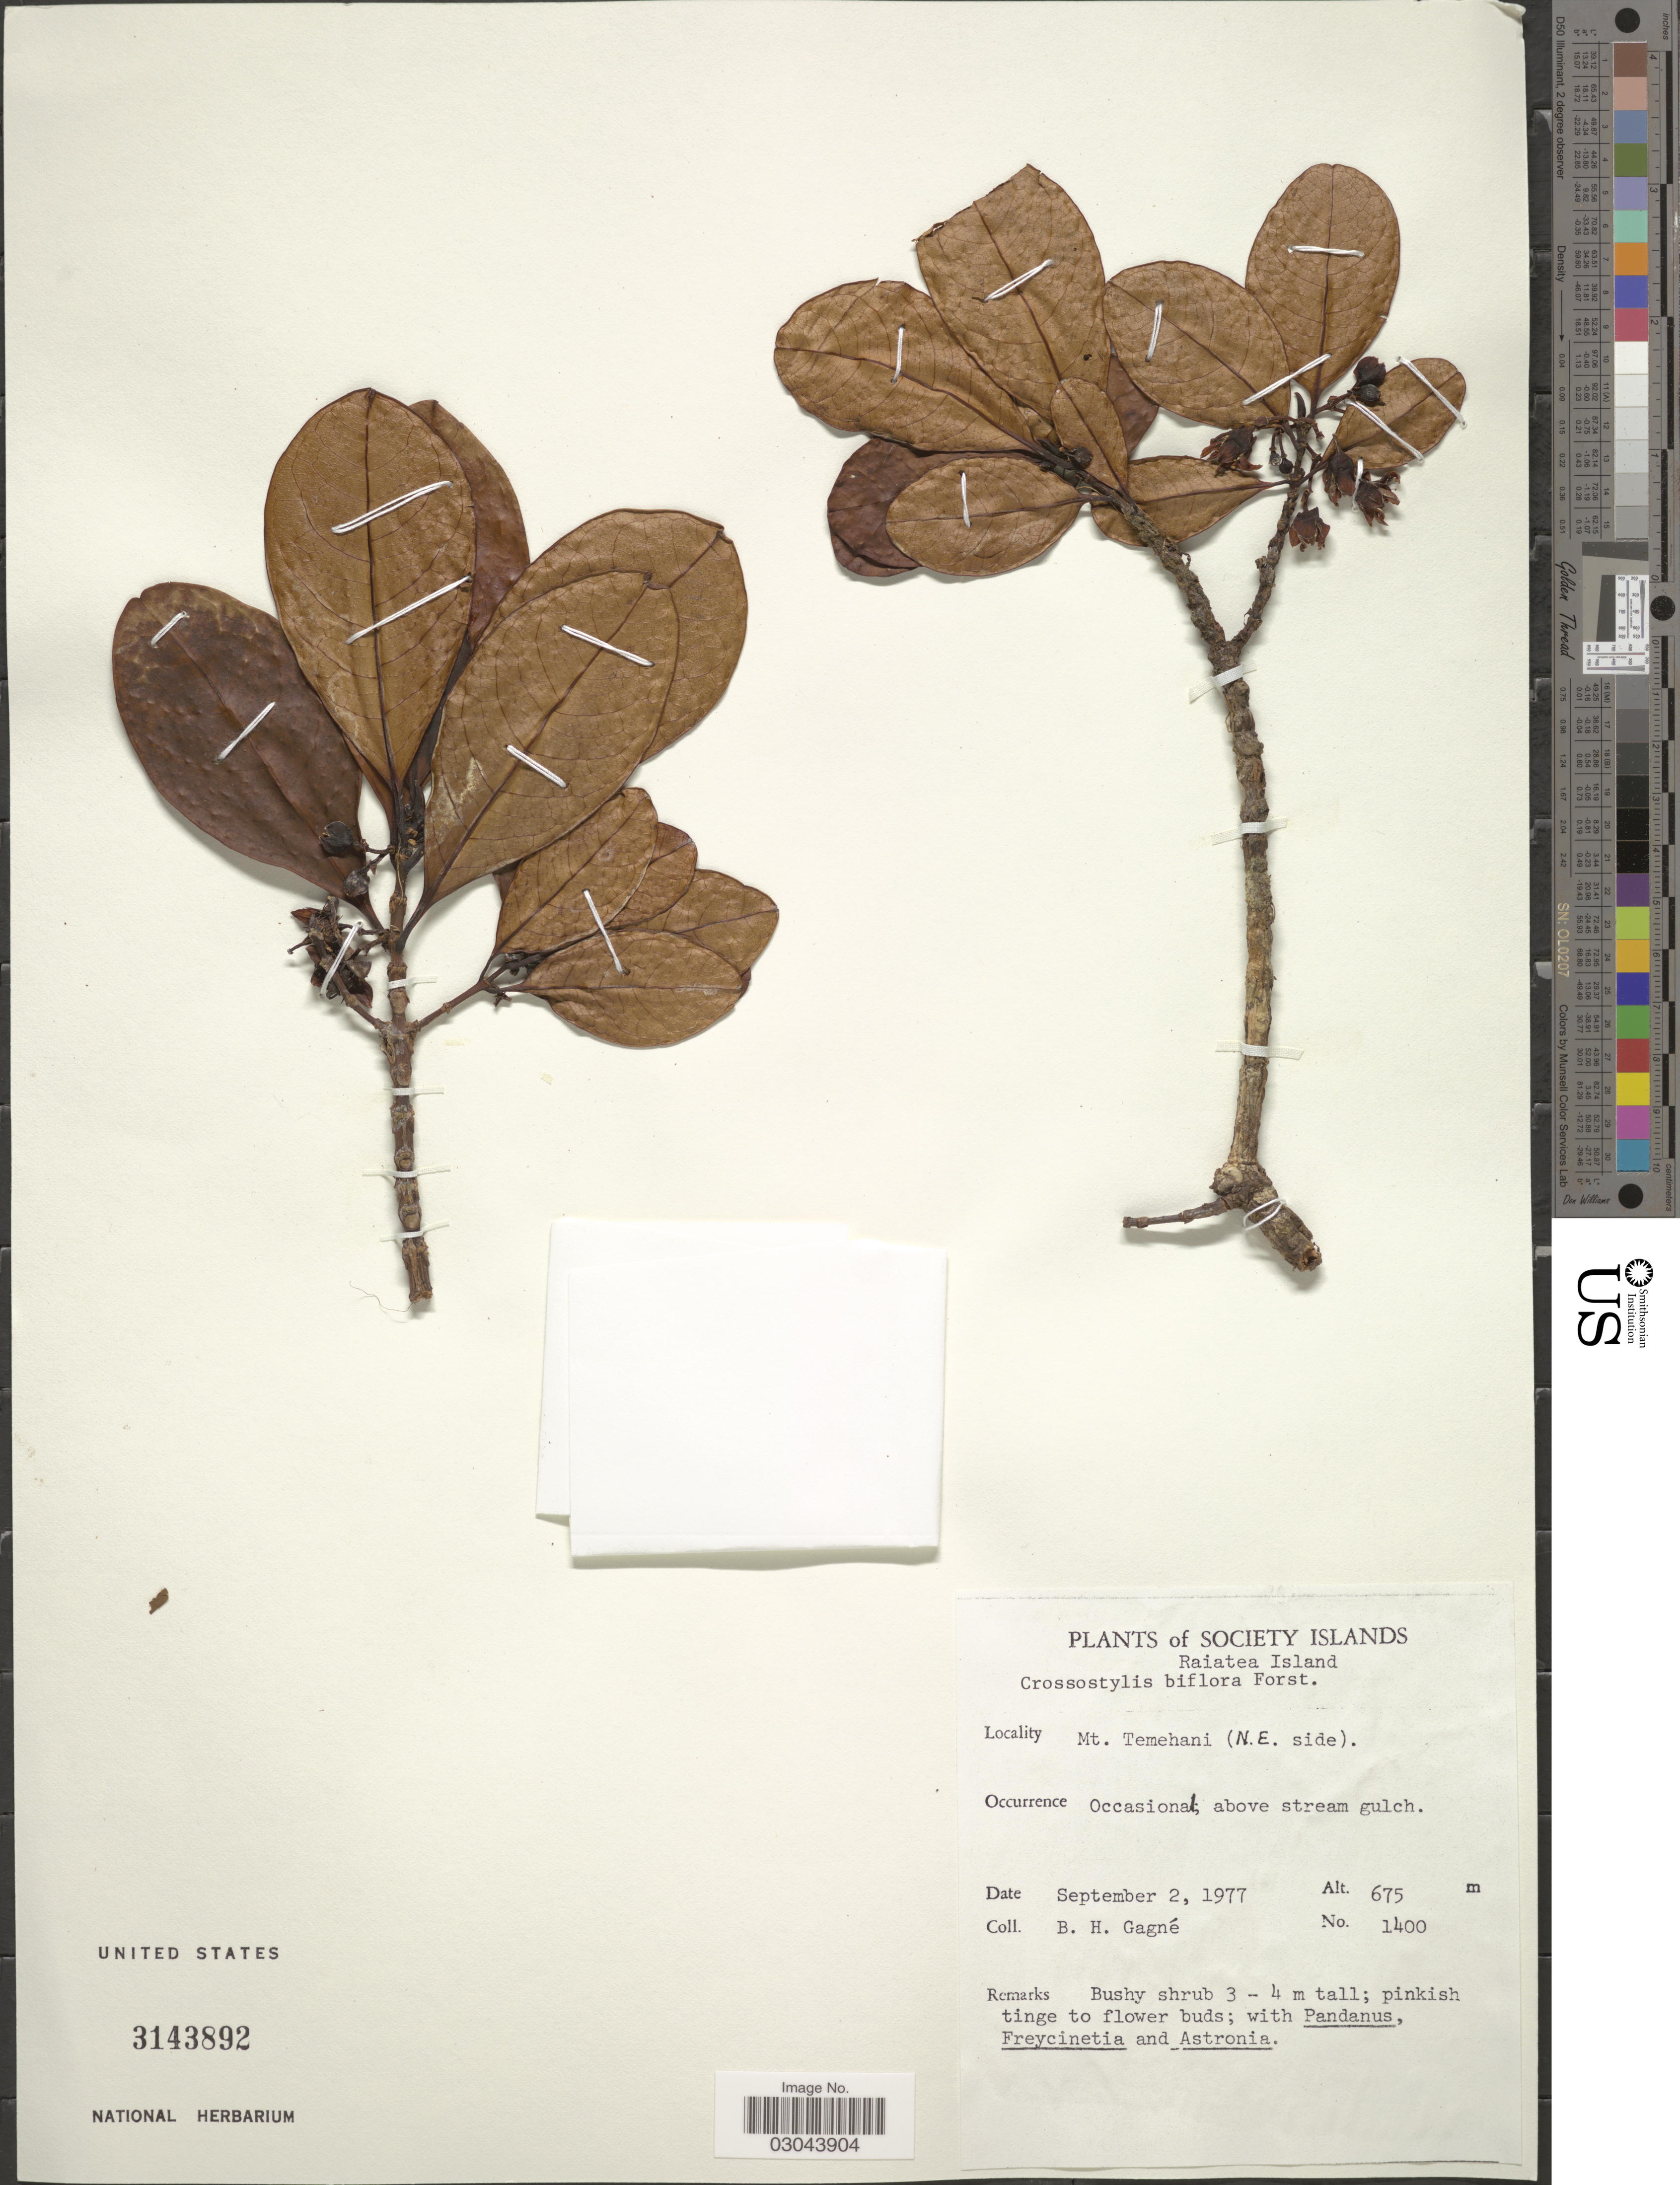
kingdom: Plantae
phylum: Tracheophyta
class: Magnoliopsida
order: Malpighiales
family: Rhizophoraceae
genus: Crossostylis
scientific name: Crossostylis biflora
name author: J.R. Forst. & G. Forst.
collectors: B. H. Gagné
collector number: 1400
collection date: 1977-09-02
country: French Polynesia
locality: Society Islands. Raiatea Island. Mt. Temehani (N.E. side).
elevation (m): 675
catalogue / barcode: US 3143892